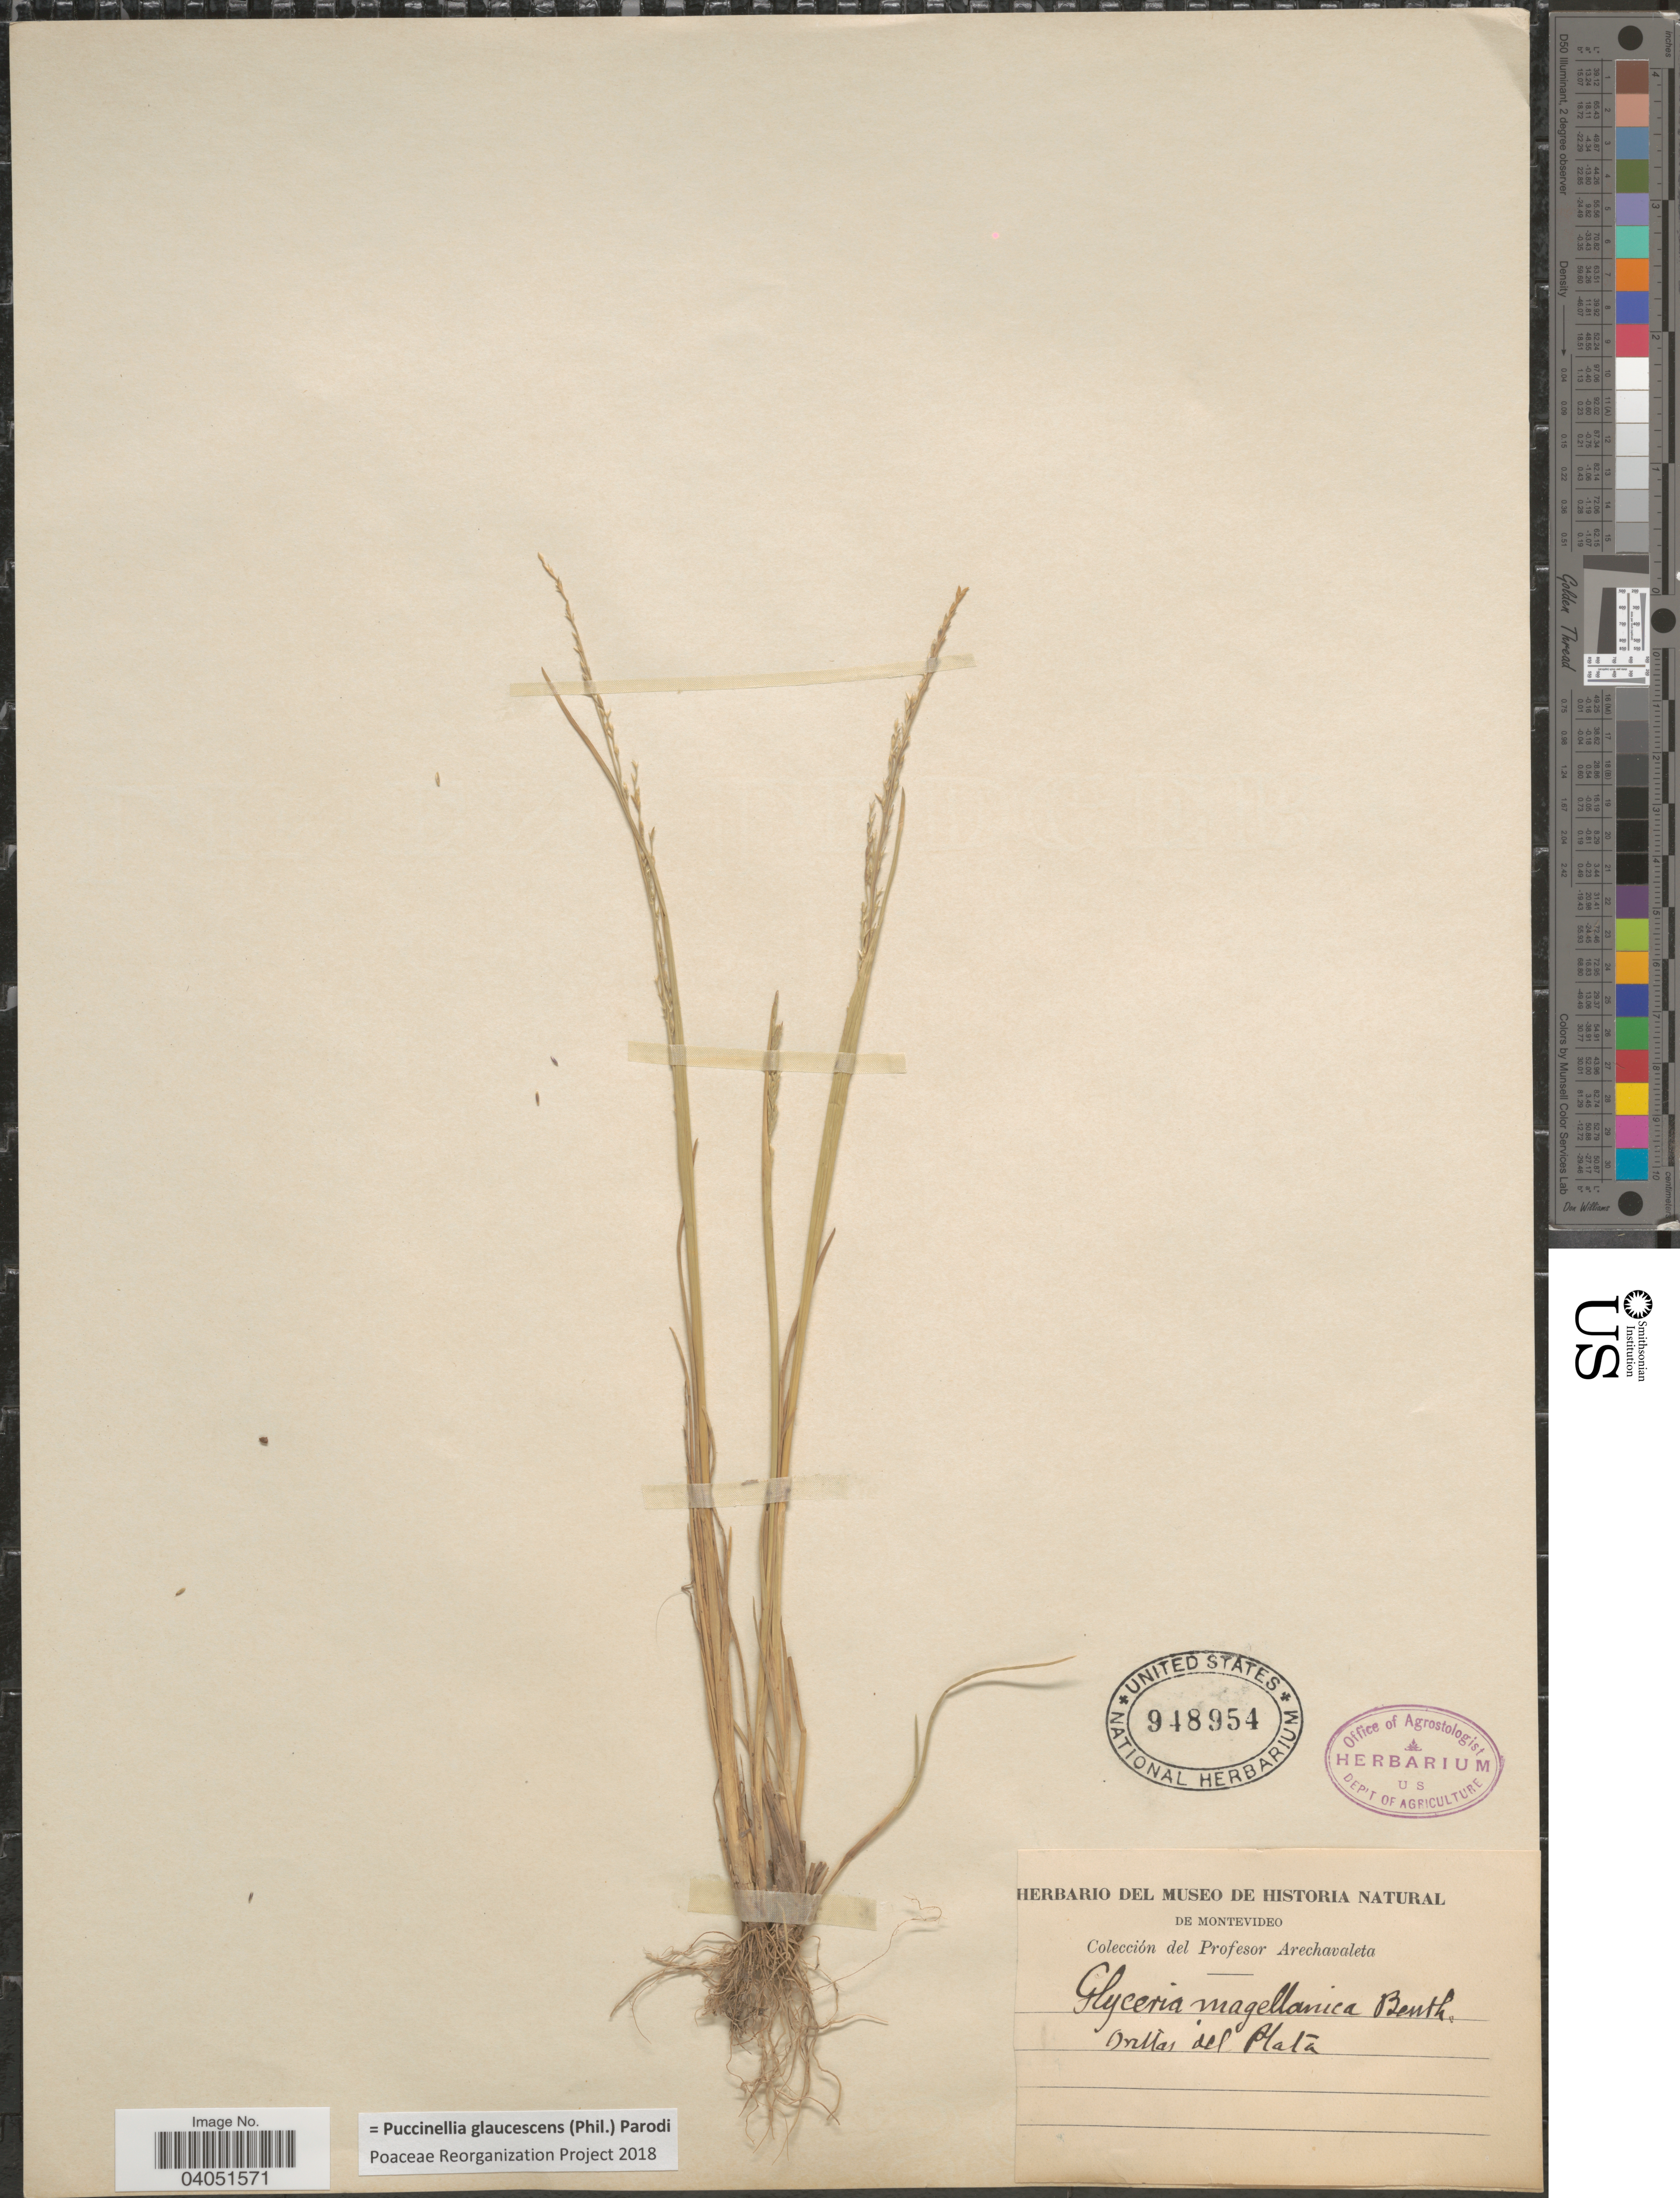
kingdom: Plantae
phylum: Tracheophyta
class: Liliopsida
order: Poales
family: Poaceae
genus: Puccinellia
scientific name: Puccinellia glaucescens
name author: (Phil.) Parodi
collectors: Arechavaleta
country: Uruguay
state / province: Montevideo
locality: Orillas del Plata.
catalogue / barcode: US 948954